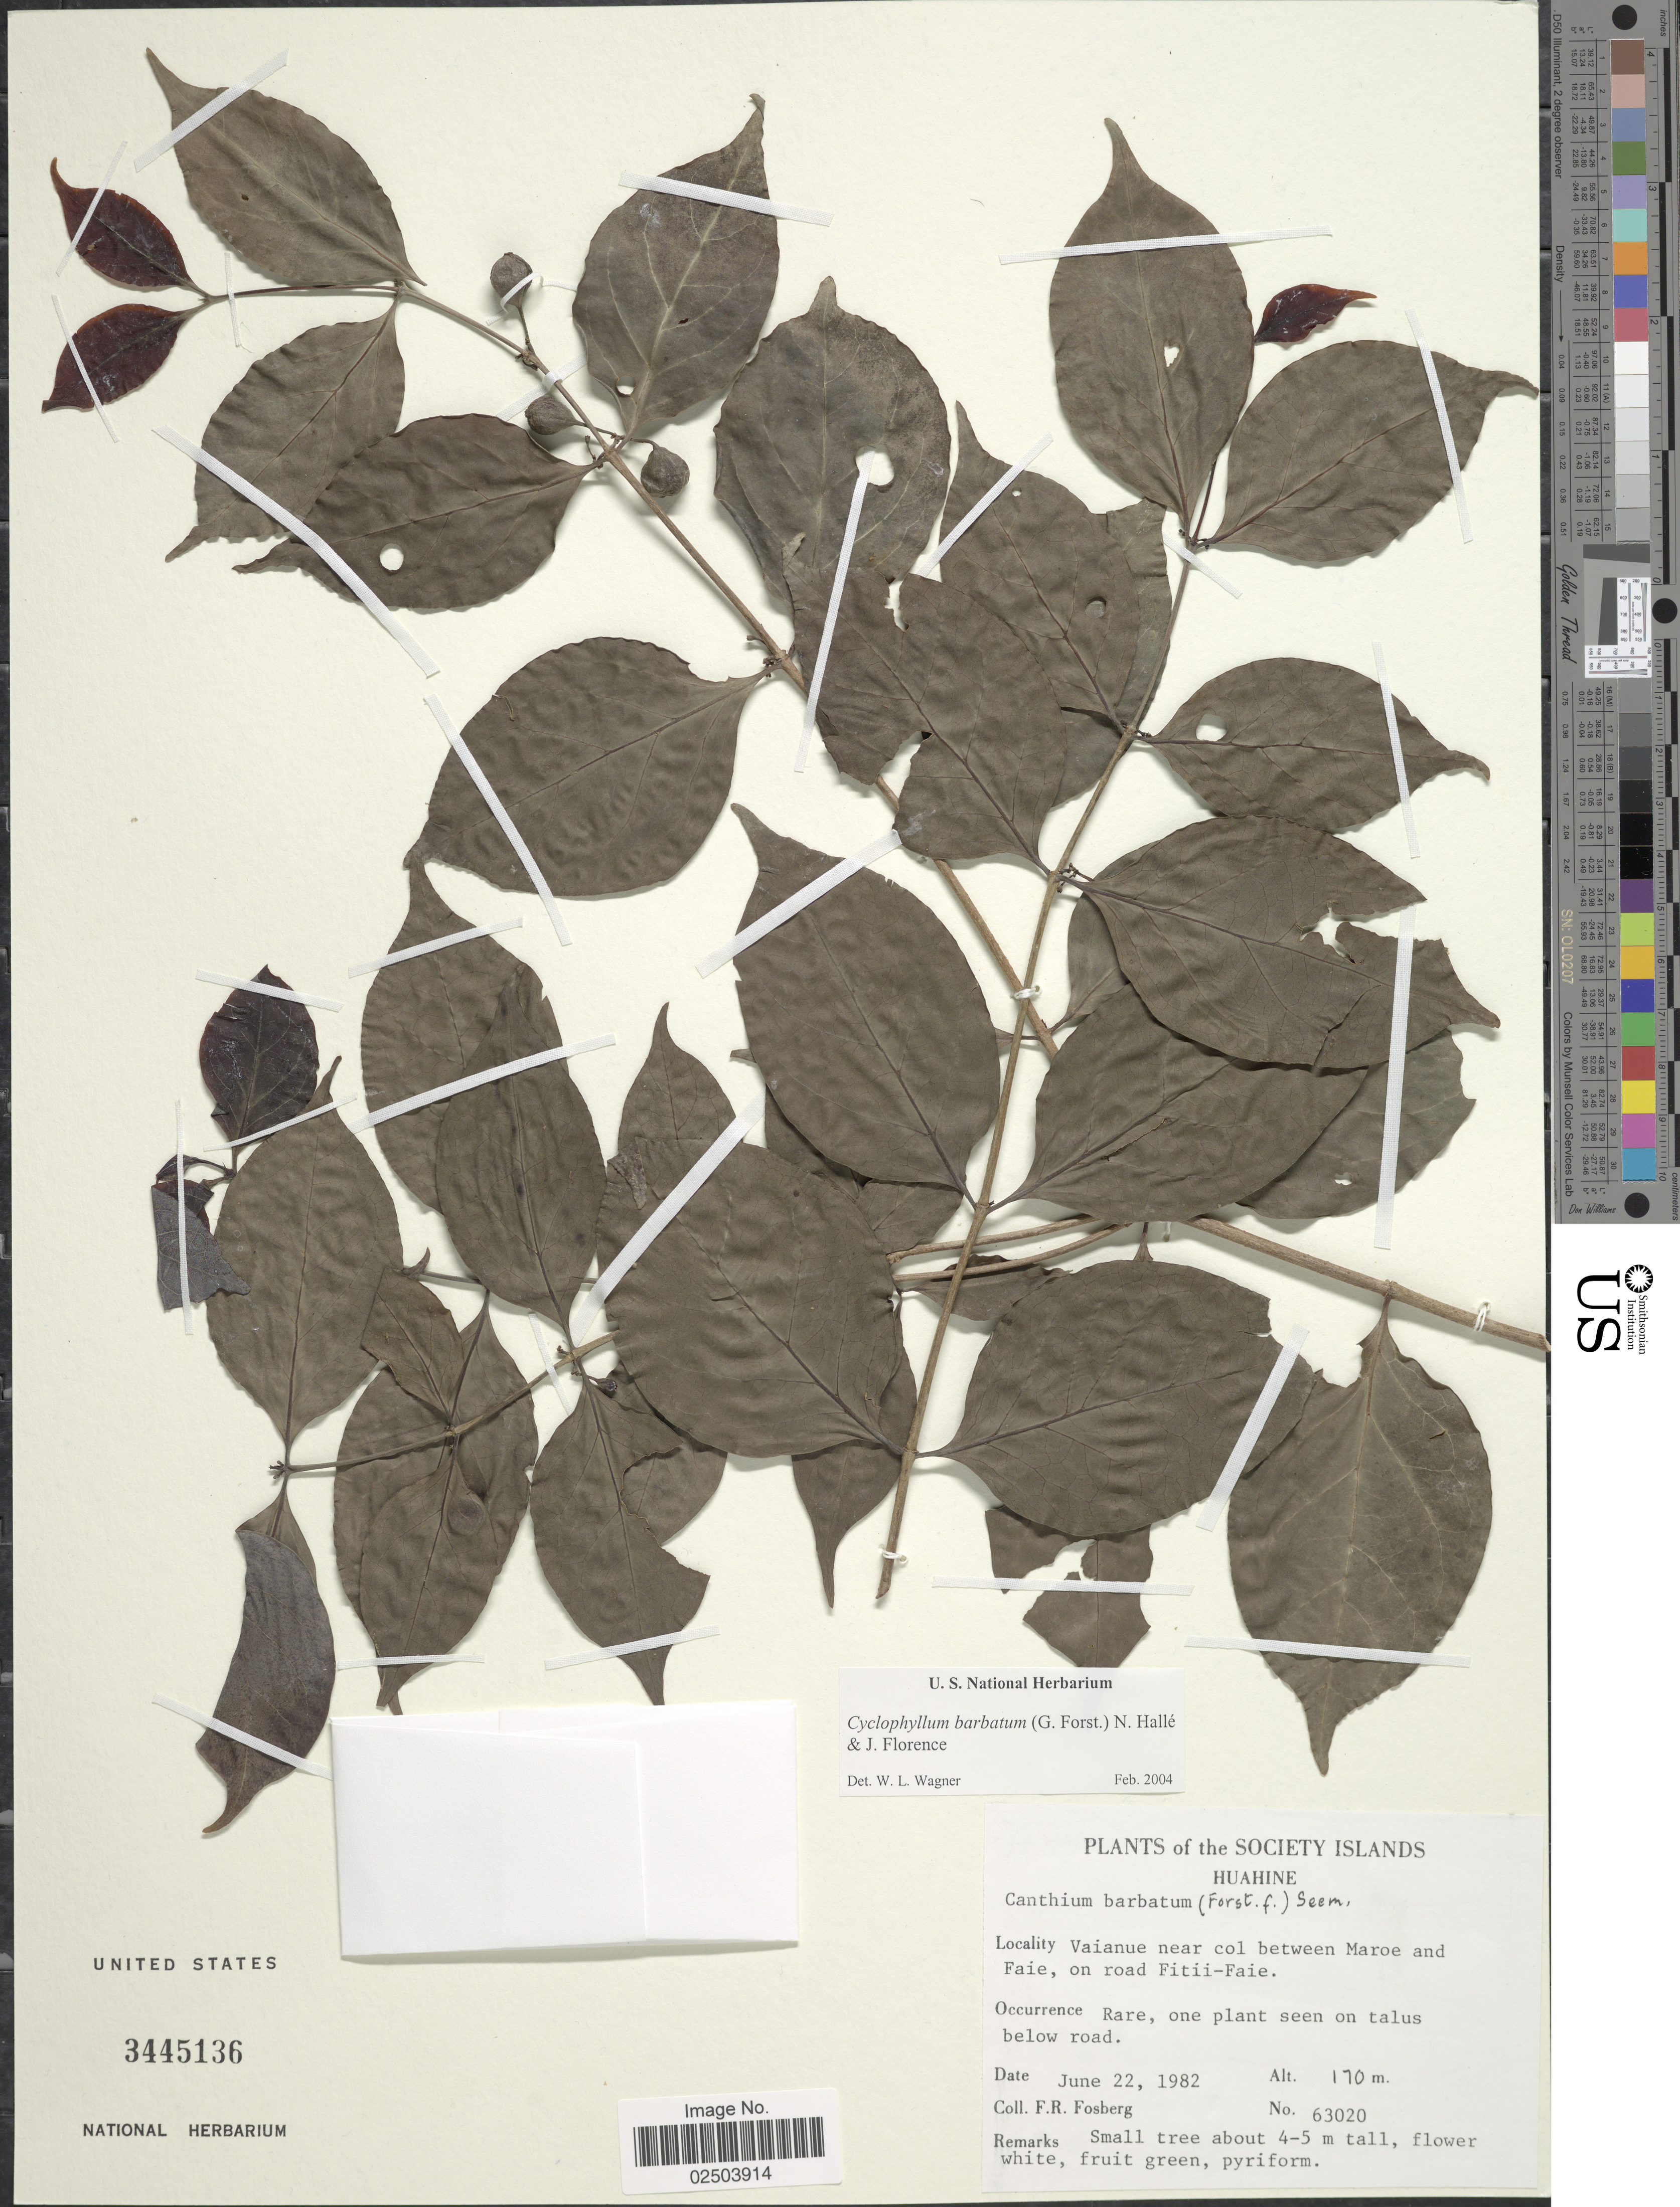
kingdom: Plantae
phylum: Tracheophyta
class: Magnoliopsida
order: Gentianales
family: Rubiaceae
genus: Cyclophyllum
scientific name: Cyclophyllum barbatum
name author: (G. Forst.) N. Hallé & J. Florence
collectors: F. R. Fosberg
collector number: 63020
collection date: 1982-06-22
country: French Polynesia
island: Huahine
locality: Society Islands, Huahine. Vaianue near col between Maroe and Faie, on road Fitii- Faie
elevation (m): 170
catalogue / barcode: US 3445136